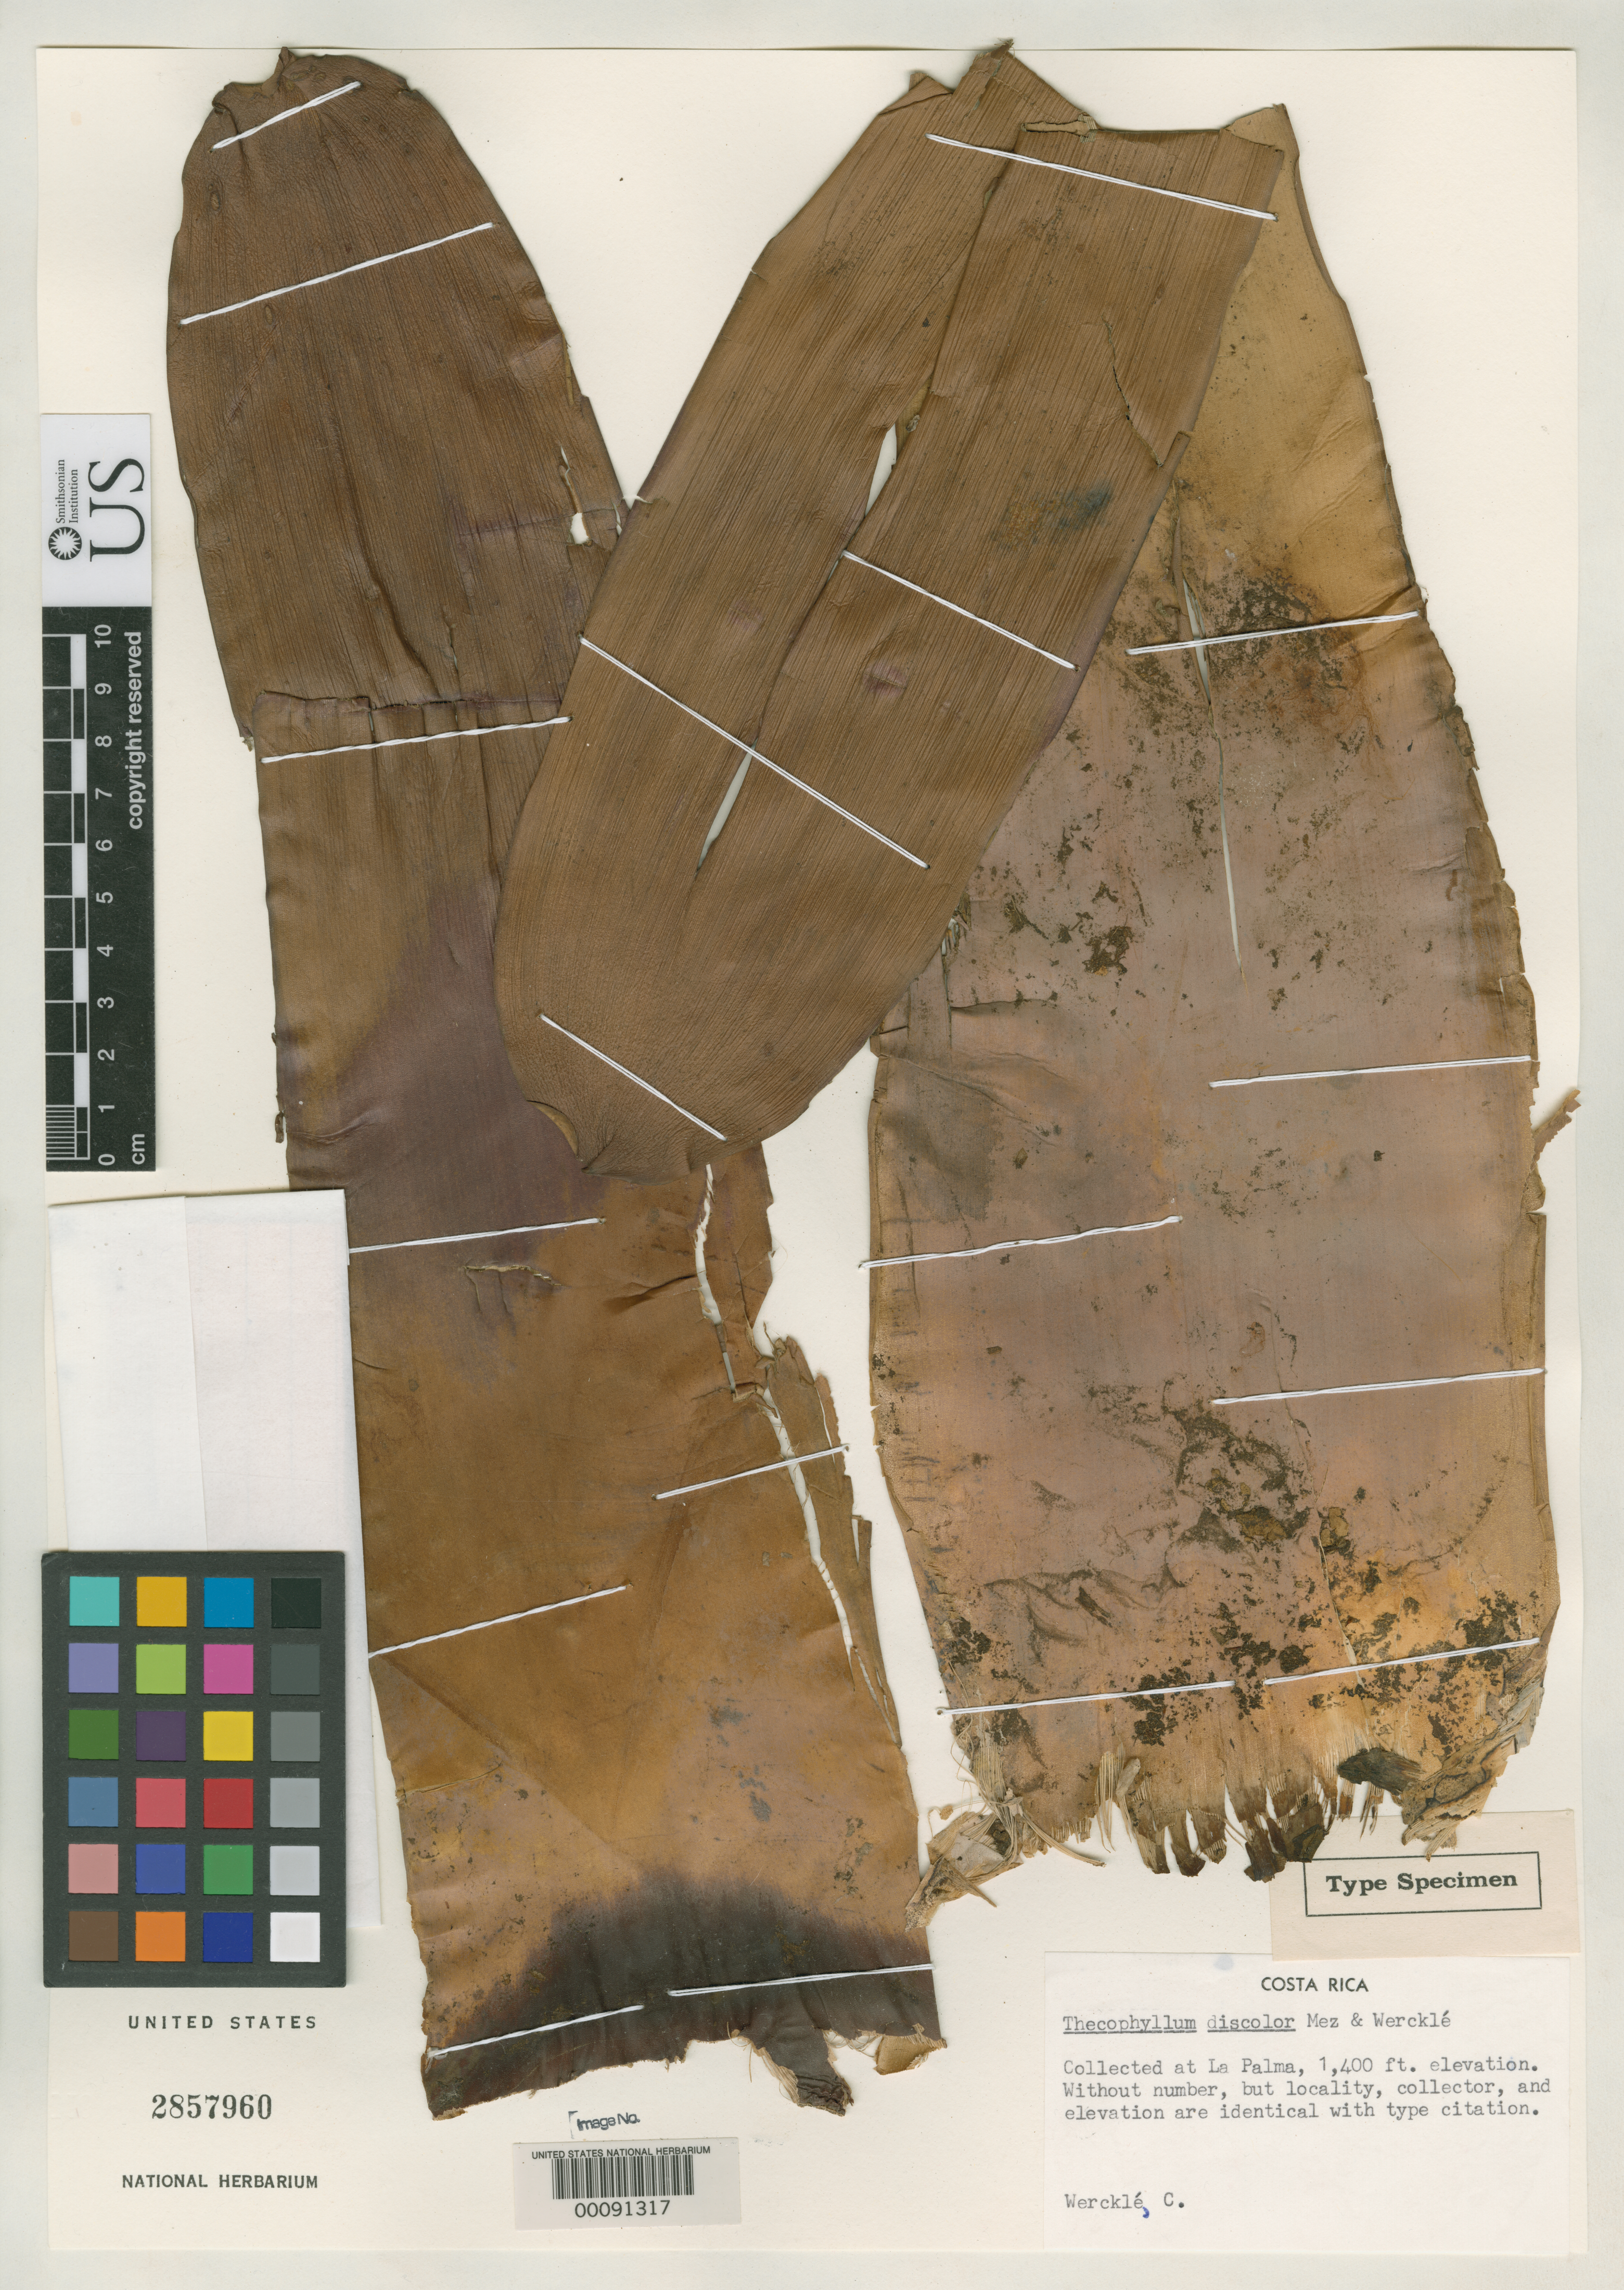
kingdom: Plantae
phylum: Tracheophyta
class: Liliopsida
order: Poales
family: Bromeliaceae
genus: Thecophyllum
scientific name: Thecophyllum discolor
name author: Mez & Wercklé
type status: Isotype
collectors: C. C Wercklé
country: Costa Rica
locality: La Palma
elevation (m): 427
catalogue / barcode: US 2857960-2